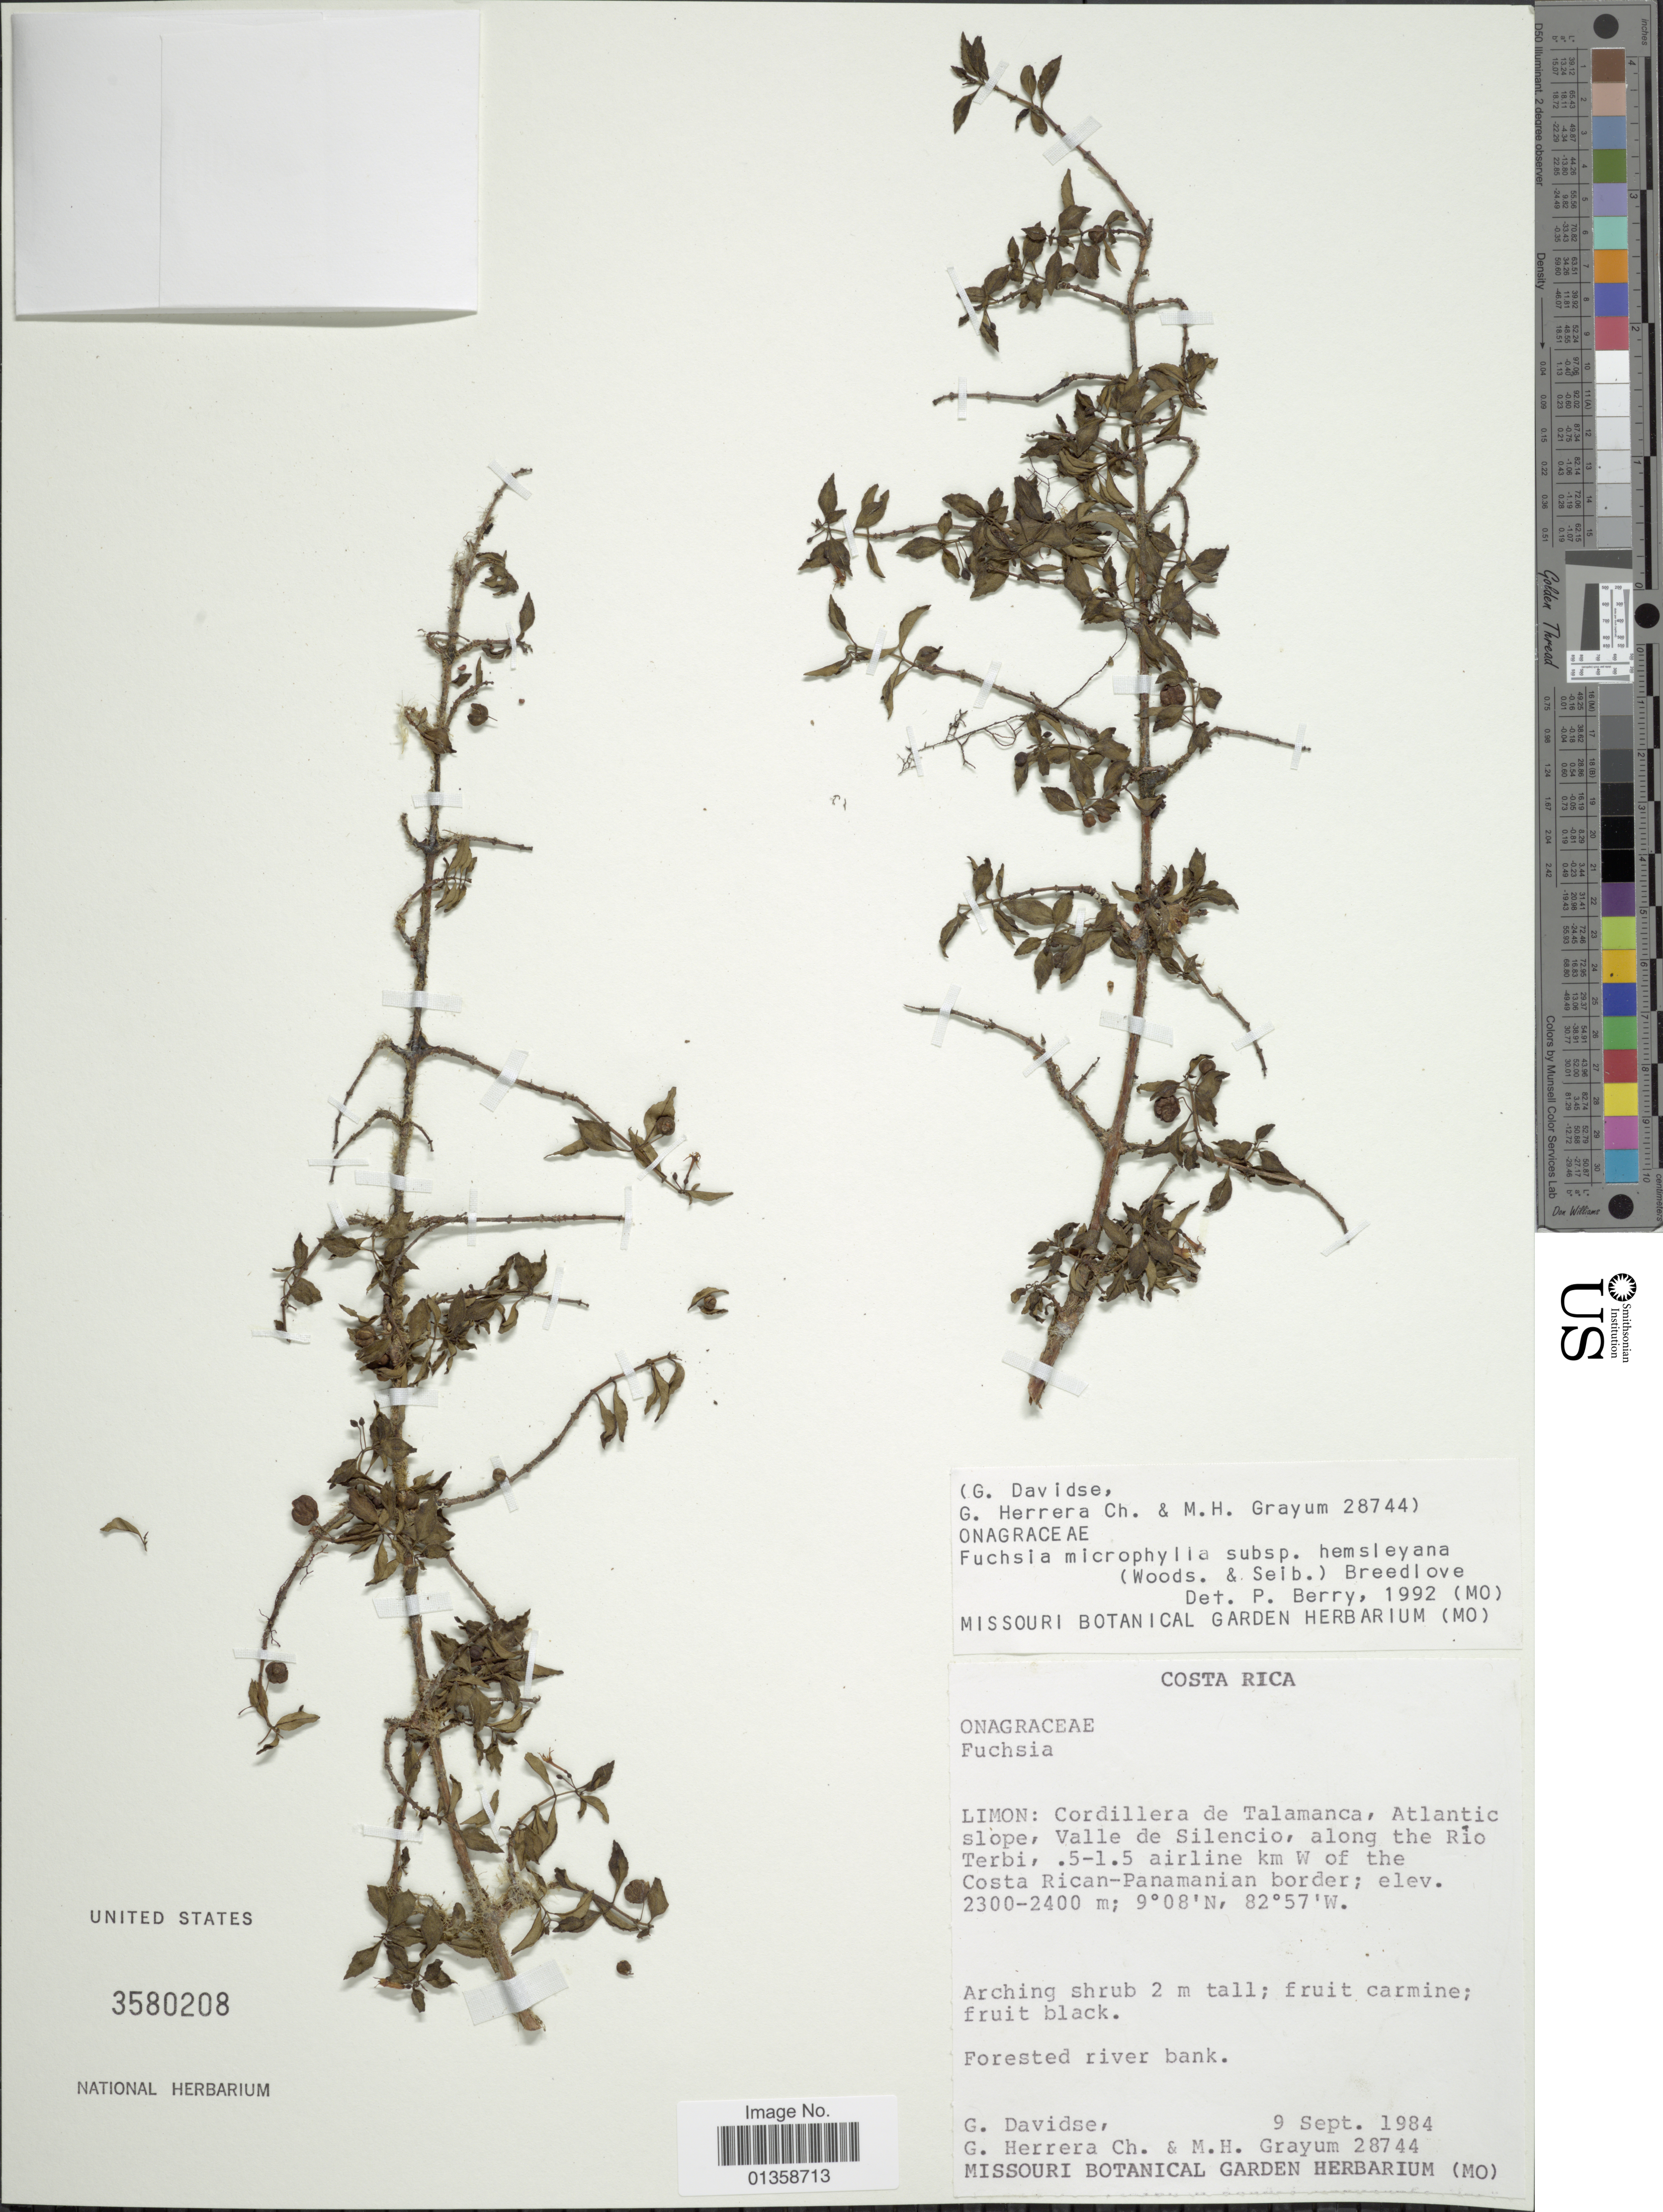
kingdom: Plantae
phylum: Tracheophyta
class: Magnoliopsida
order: Myrtales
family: Onagraceae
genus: Fuchsia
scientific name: Fuchsia microphylla subsp. hemsleyana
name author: (Woodson & Seibert) Breedlove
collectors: G. Davidse, G. Herrera Ch. & M. H. Grayum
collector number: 28744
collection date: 1984-09-09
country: Costa Rica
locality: Limon: Cordillera de Talamanca, Atlantic slope, Valle de Silencio, along the Rio Terbi, 5-1.5 airline km W of the Costa Rican-Panamanian border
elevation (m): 2300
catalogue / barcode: US 3580208